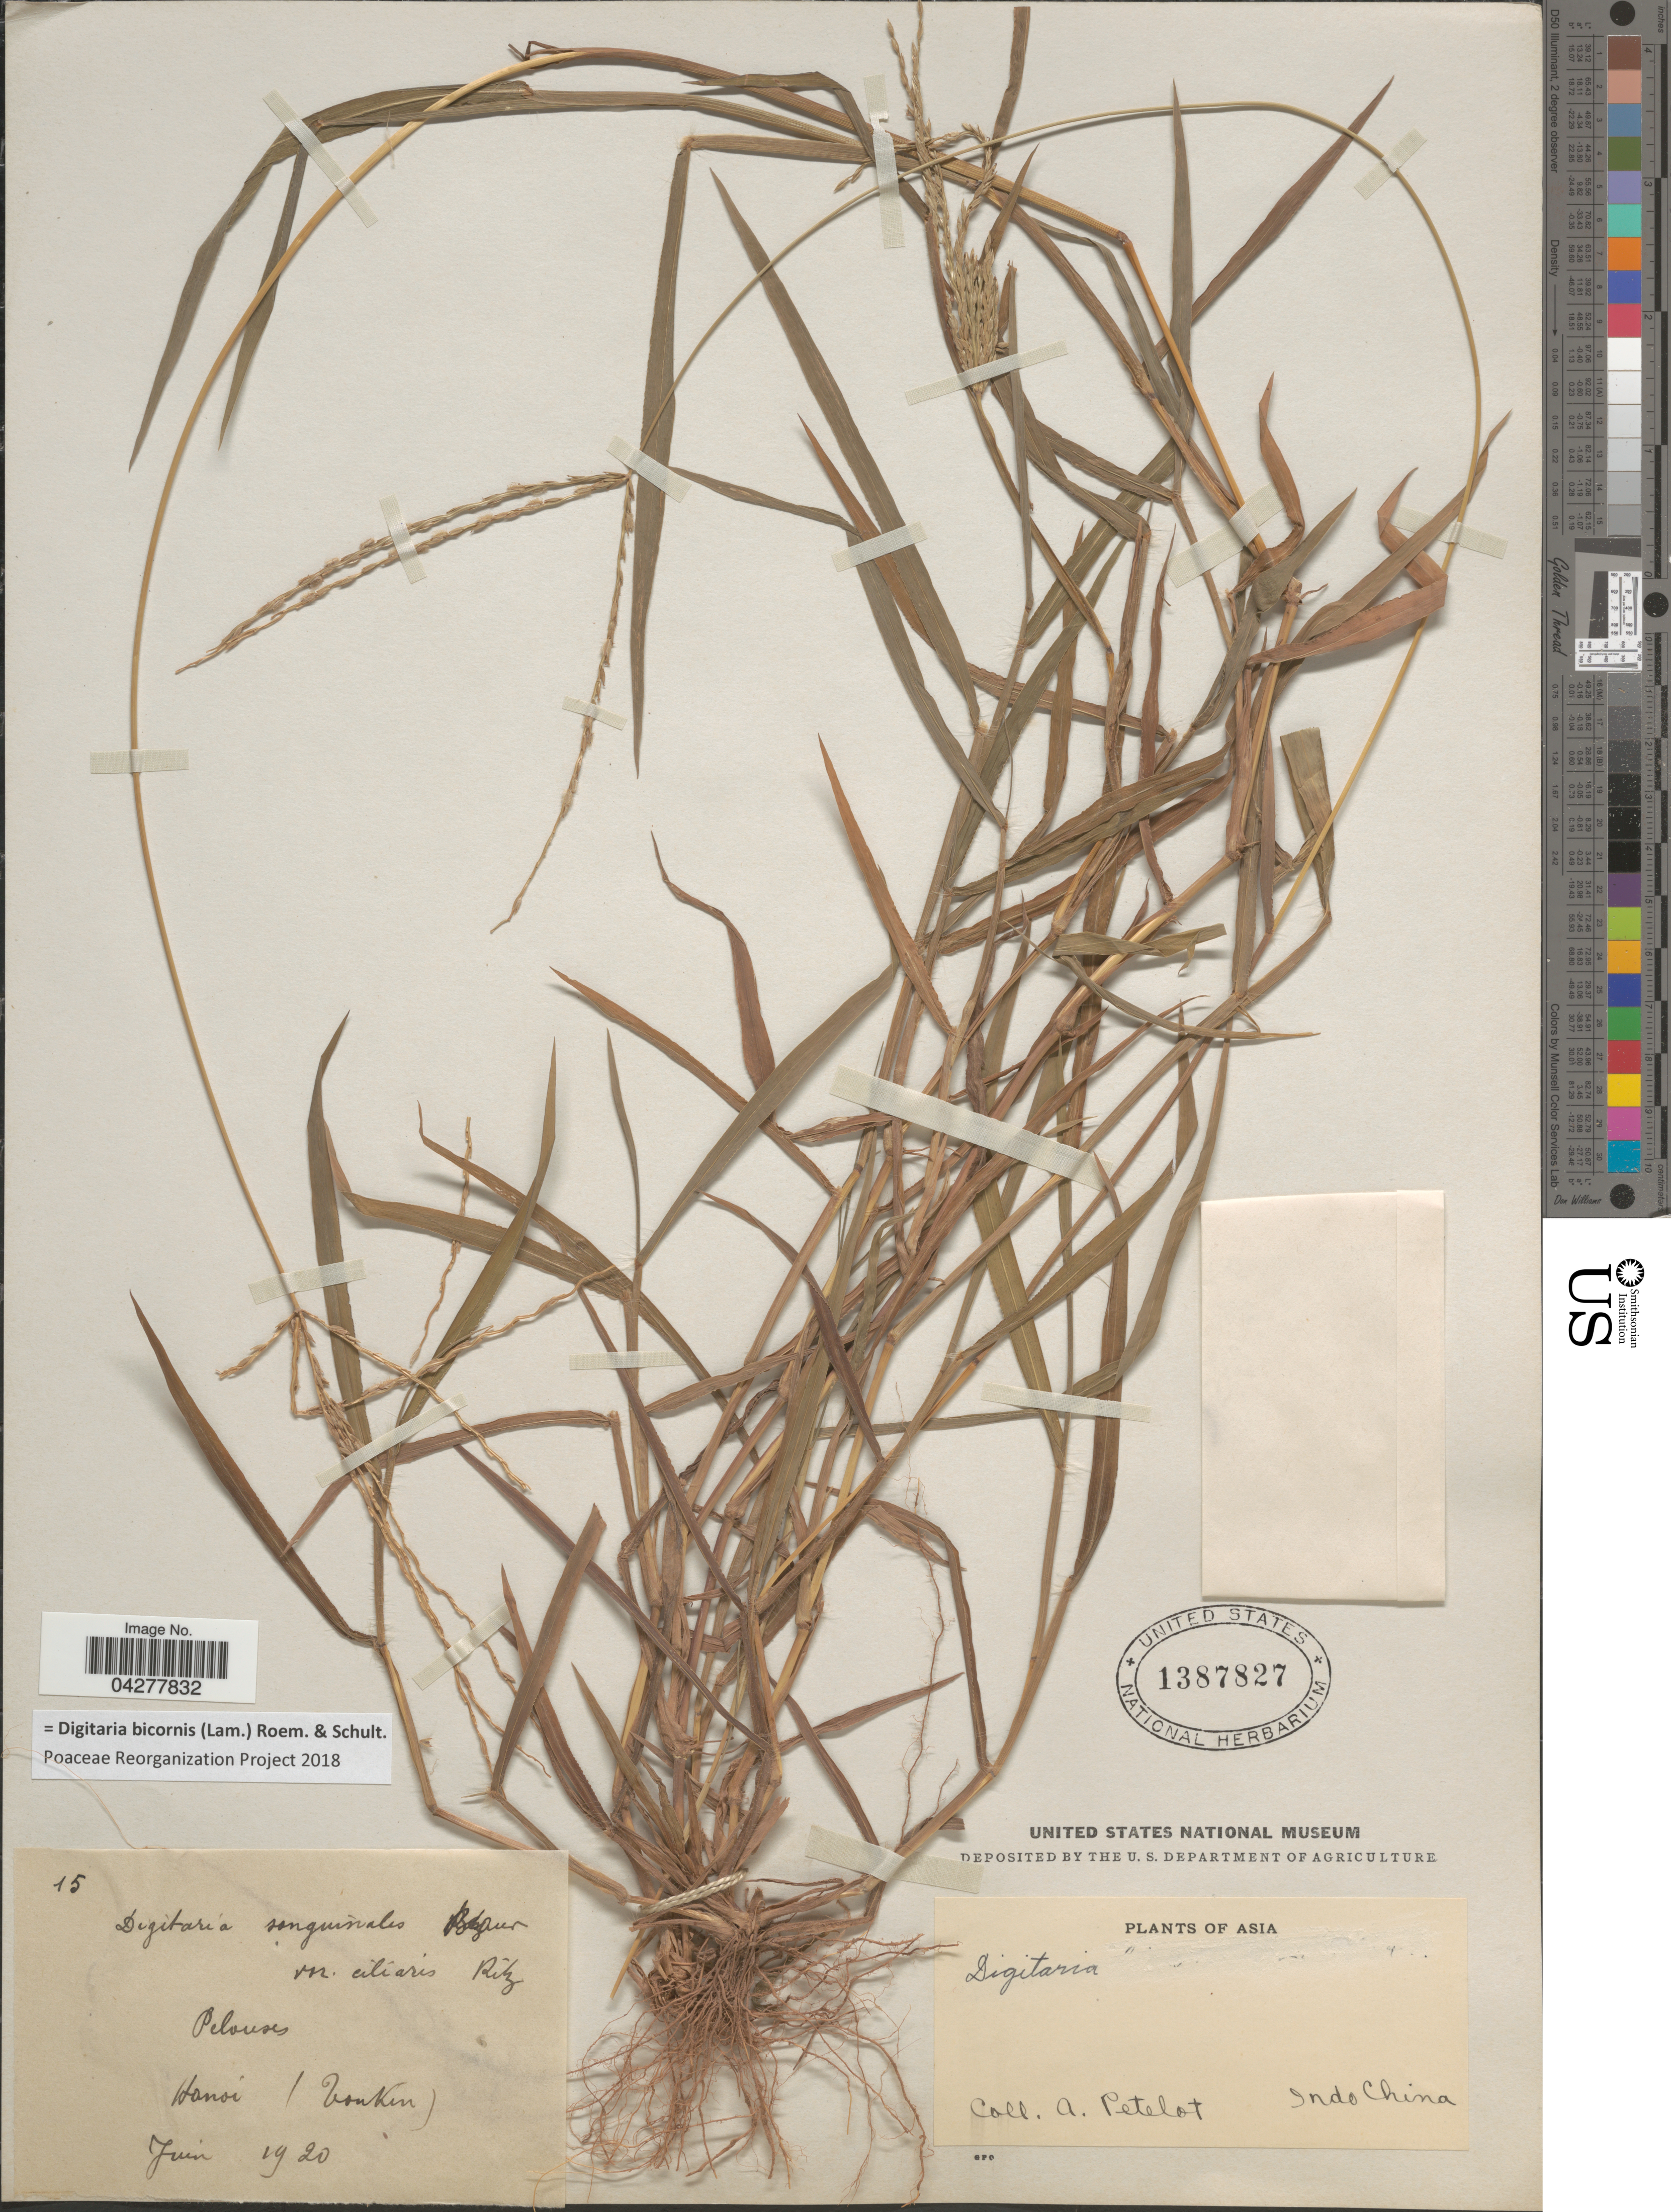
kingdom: Plantae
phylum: Tracheophyta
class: Liliopsida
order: Poales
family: Poaceae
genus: Digitaria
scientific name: Digitaria bicornis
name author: (Lam.) Roem. & Schult.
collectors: A. Petelot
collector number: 15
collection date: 1920-06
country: Vietnam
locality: Asia. Indo China. Pelouses. Hanoi (Tonkin).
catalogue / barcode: US 1387827